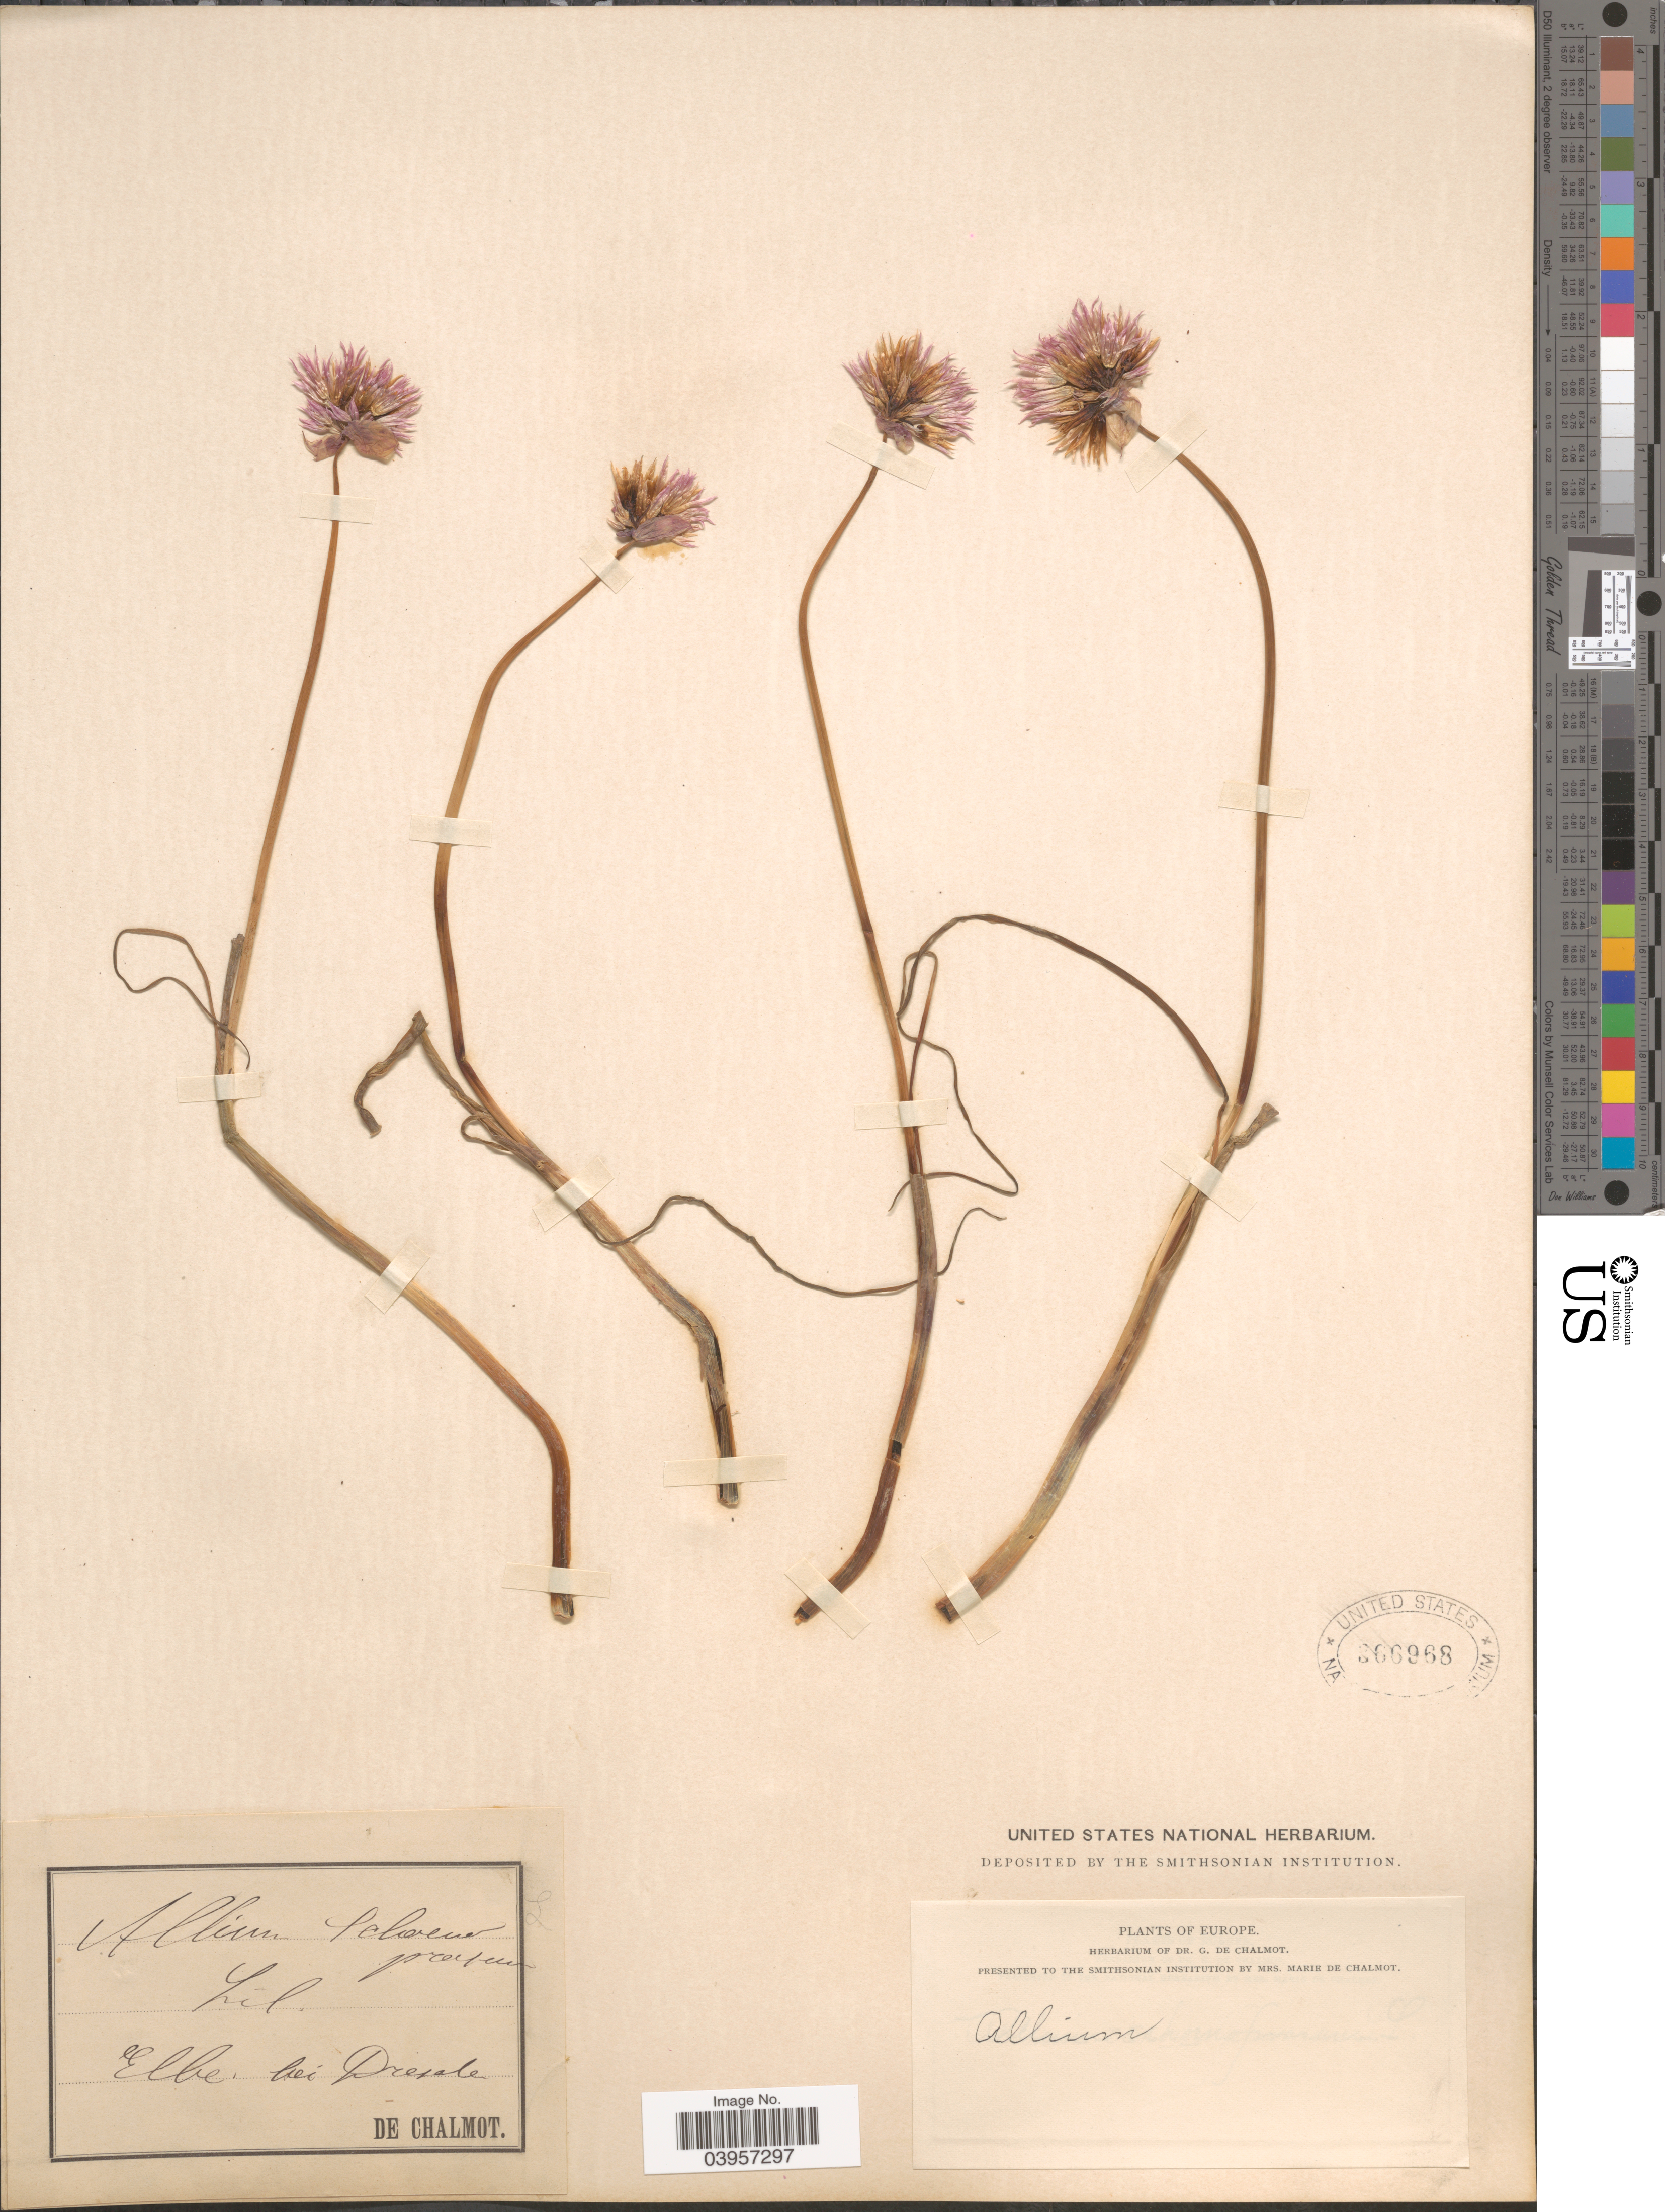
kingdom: Plantae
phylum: Tracheophyta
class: Liliopsida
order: Asparagales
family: Amaryllidaceae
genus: Allium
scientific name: Allium schoenoprasum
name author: L.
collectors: G. de Chalmot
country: Germany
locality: Europe. Elbe bei Drehle.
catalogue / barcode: US 366968